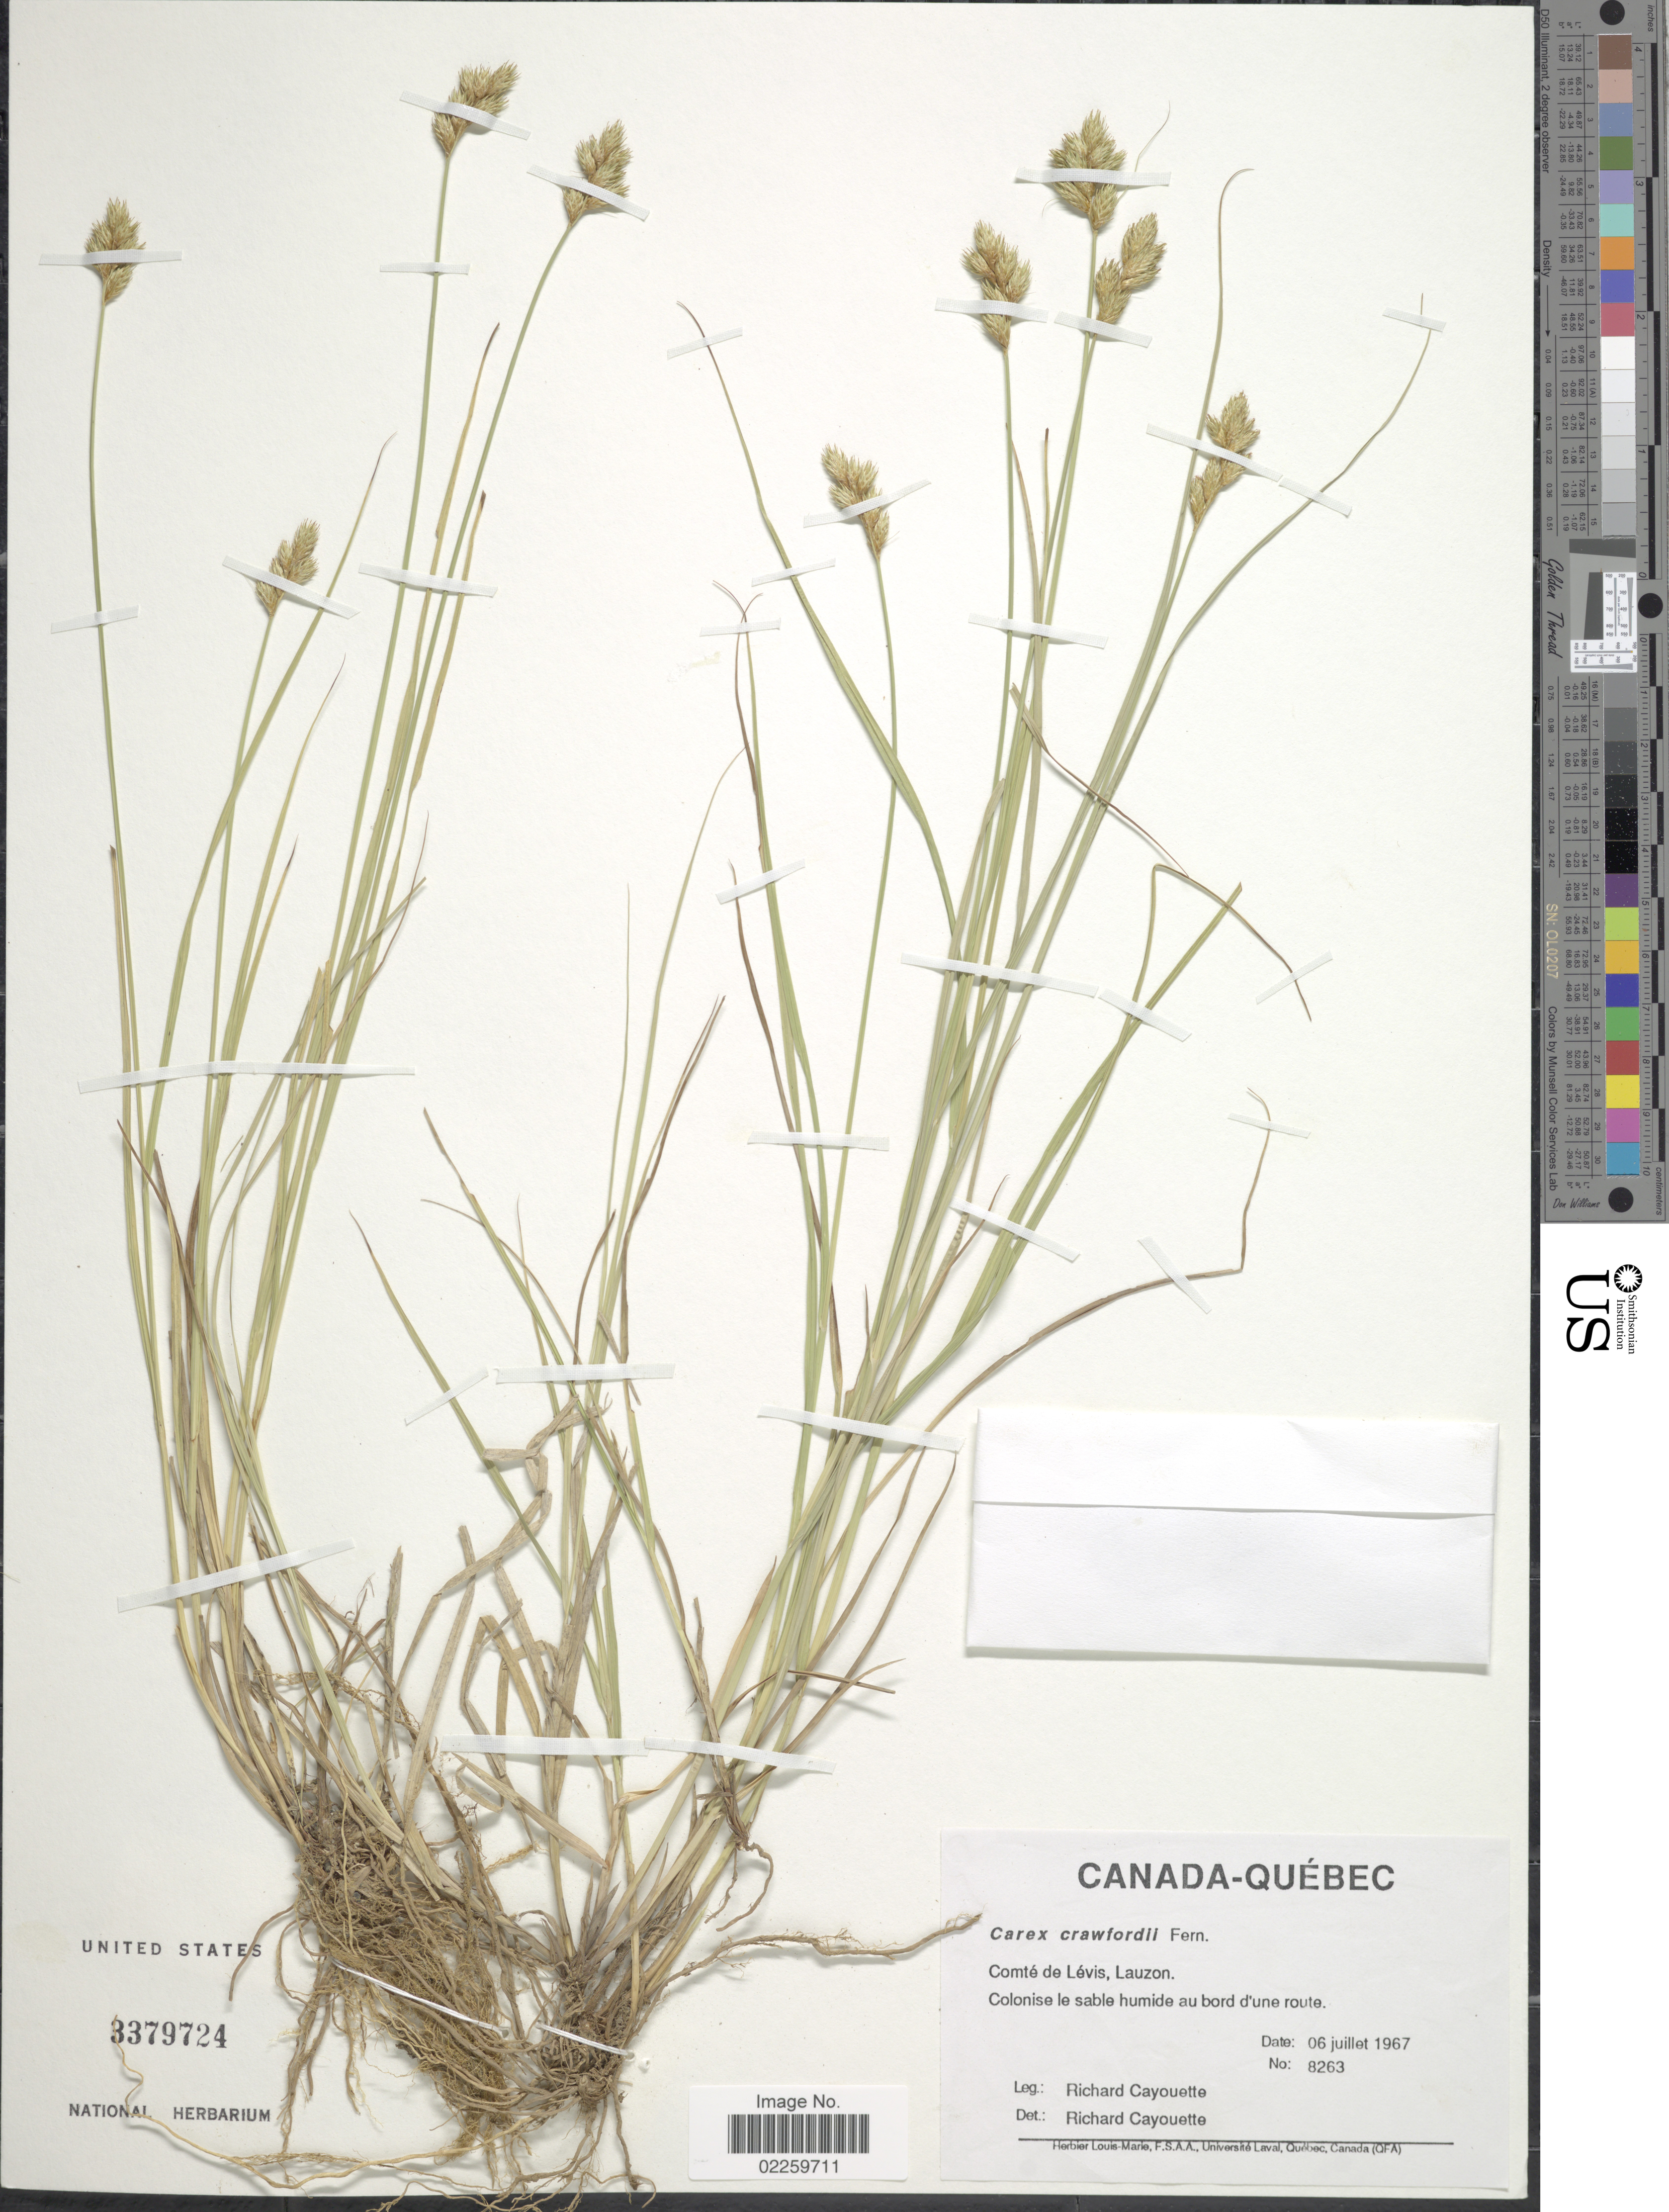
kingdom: Plantae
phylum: Tracheophyta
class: Liliopsida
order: Poales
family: Cyperaceae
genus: Carex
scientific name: Carex crawfordii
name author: Fernald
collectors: R. Cayouette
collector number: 8263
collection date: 1967-07-06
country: Canada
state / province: Quebec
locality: Comte de Levis, Lauzon, Colonis le sable humide au bord d'une route.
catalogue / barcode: US 3379724